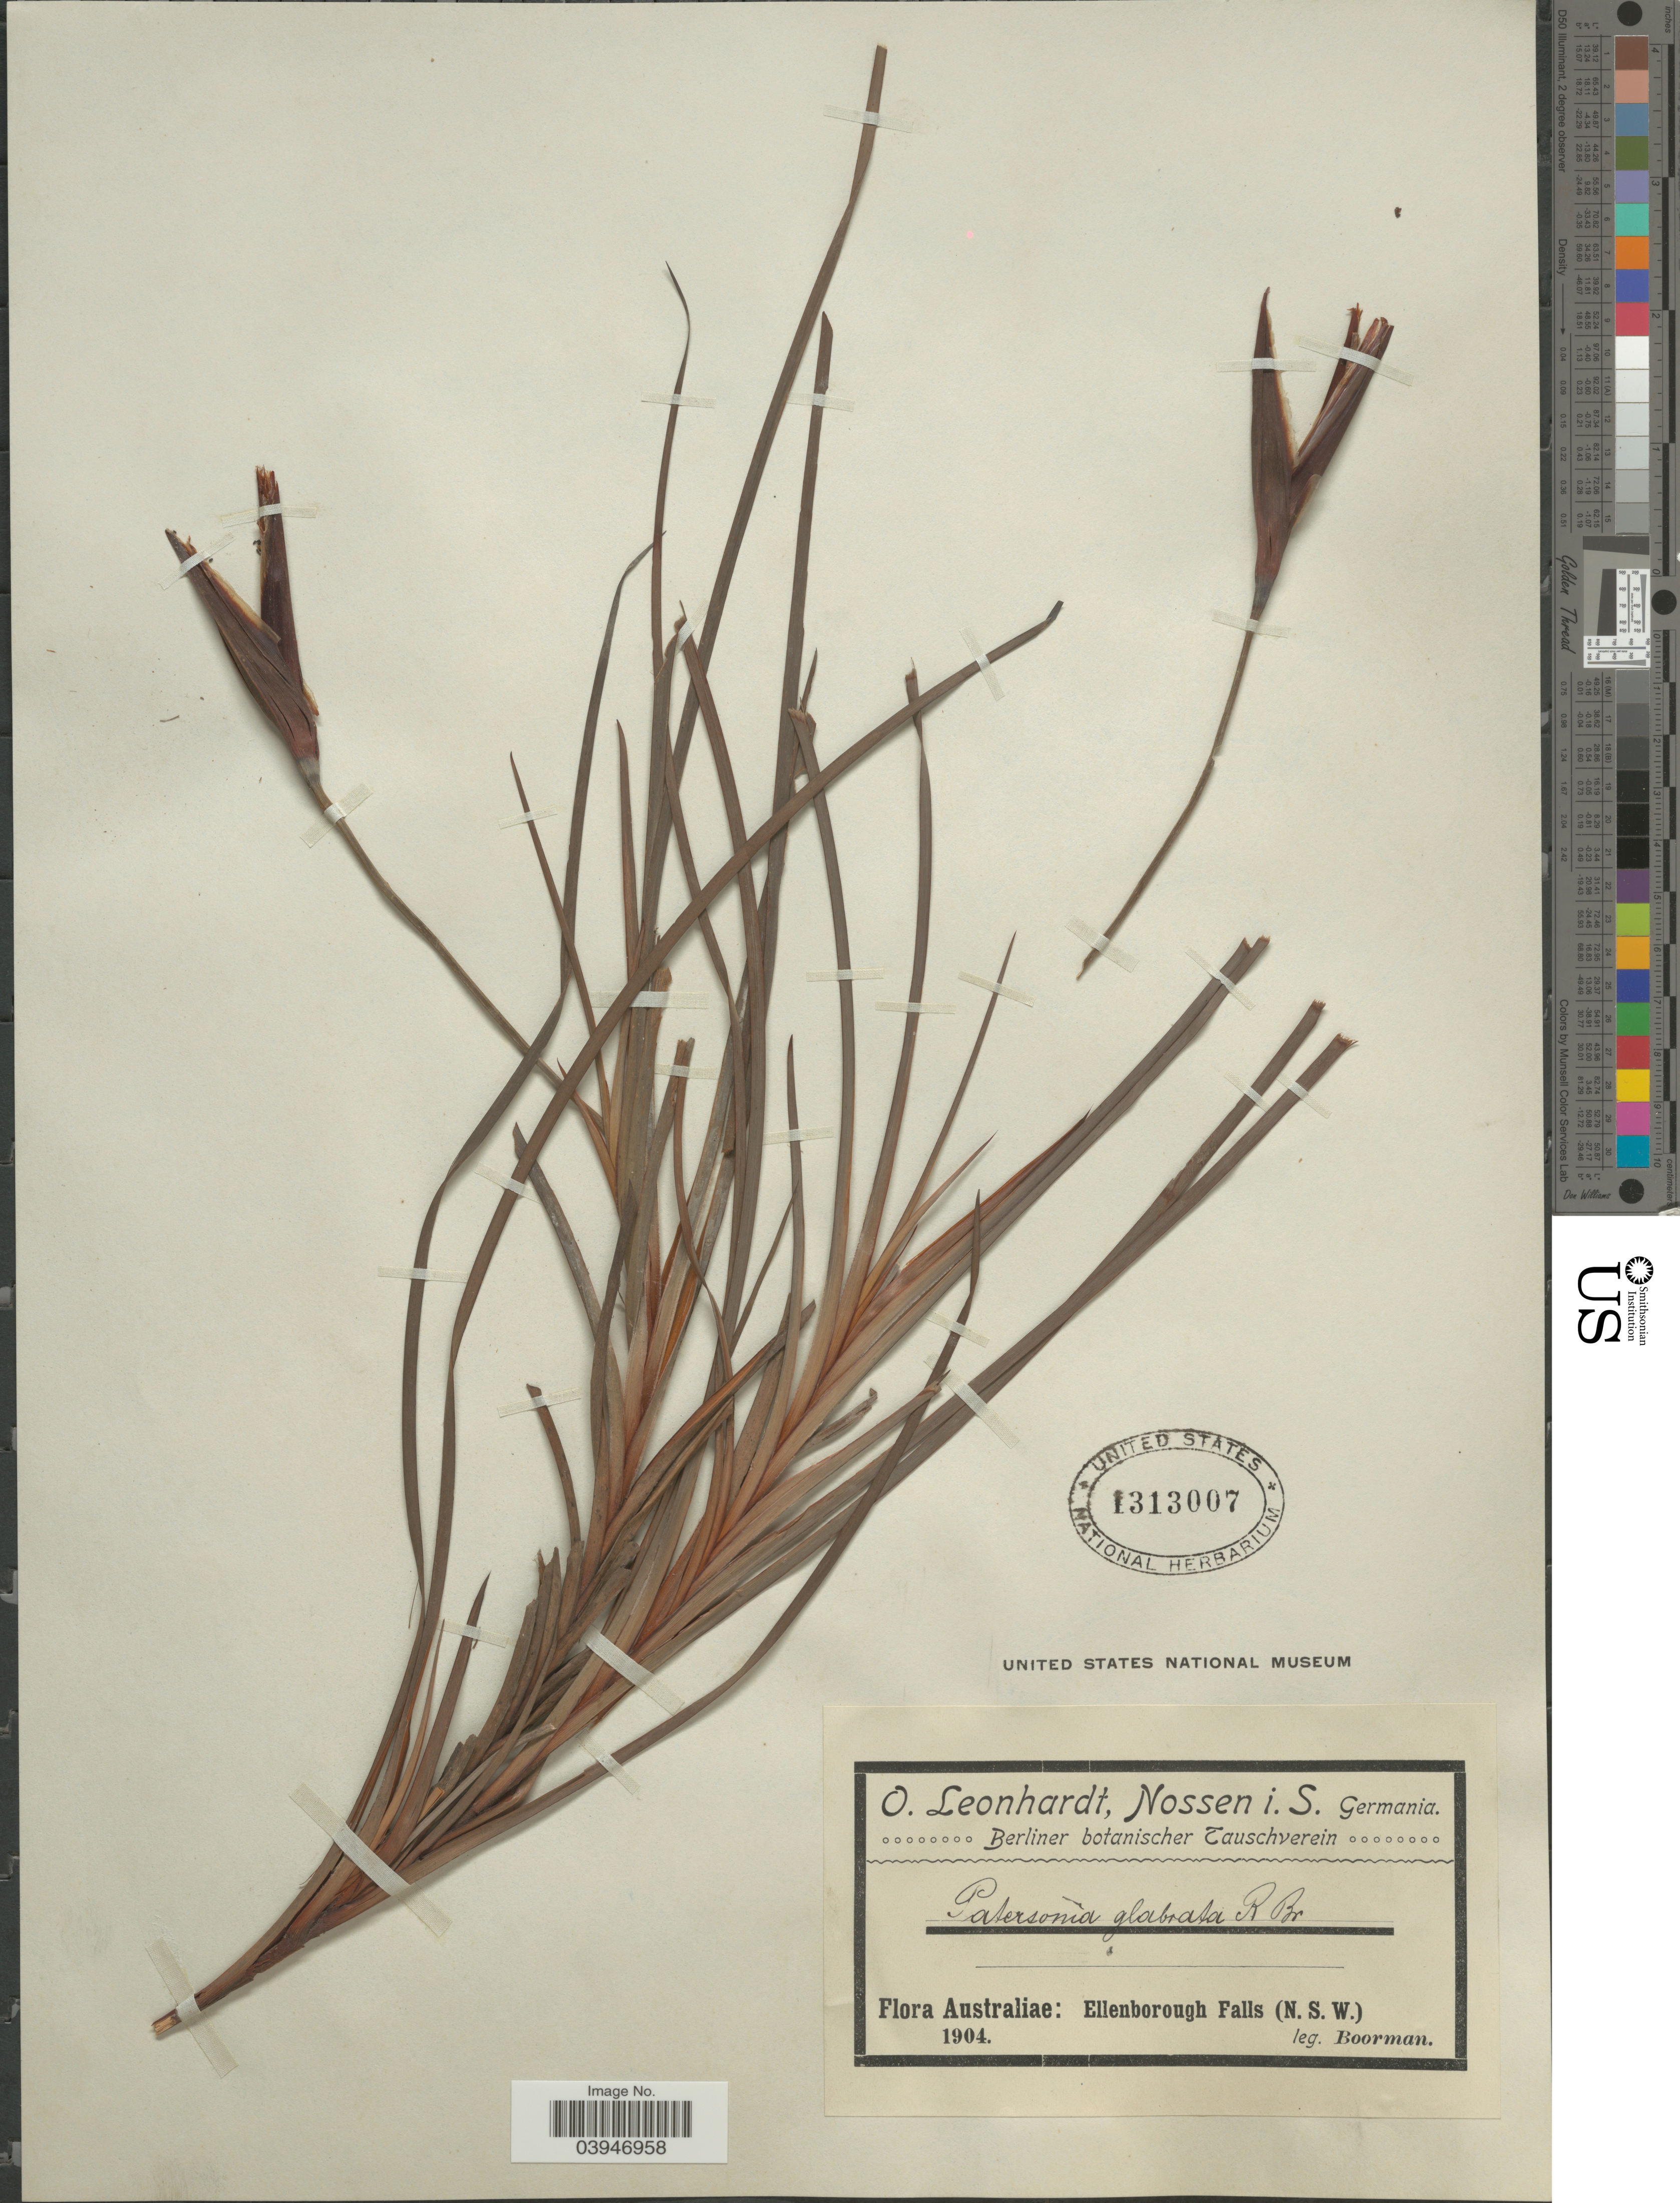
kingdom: Plantae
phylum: Tracheophyta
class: Liliopsida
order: Asparagales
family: Iridaceae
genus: Patersonia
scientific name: Patersonia glabrata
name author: R. Br.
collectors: -. Boorman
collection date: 1904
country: Australia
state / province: New South Wales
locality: Ellenborough Falls.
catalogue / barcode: US 1313007